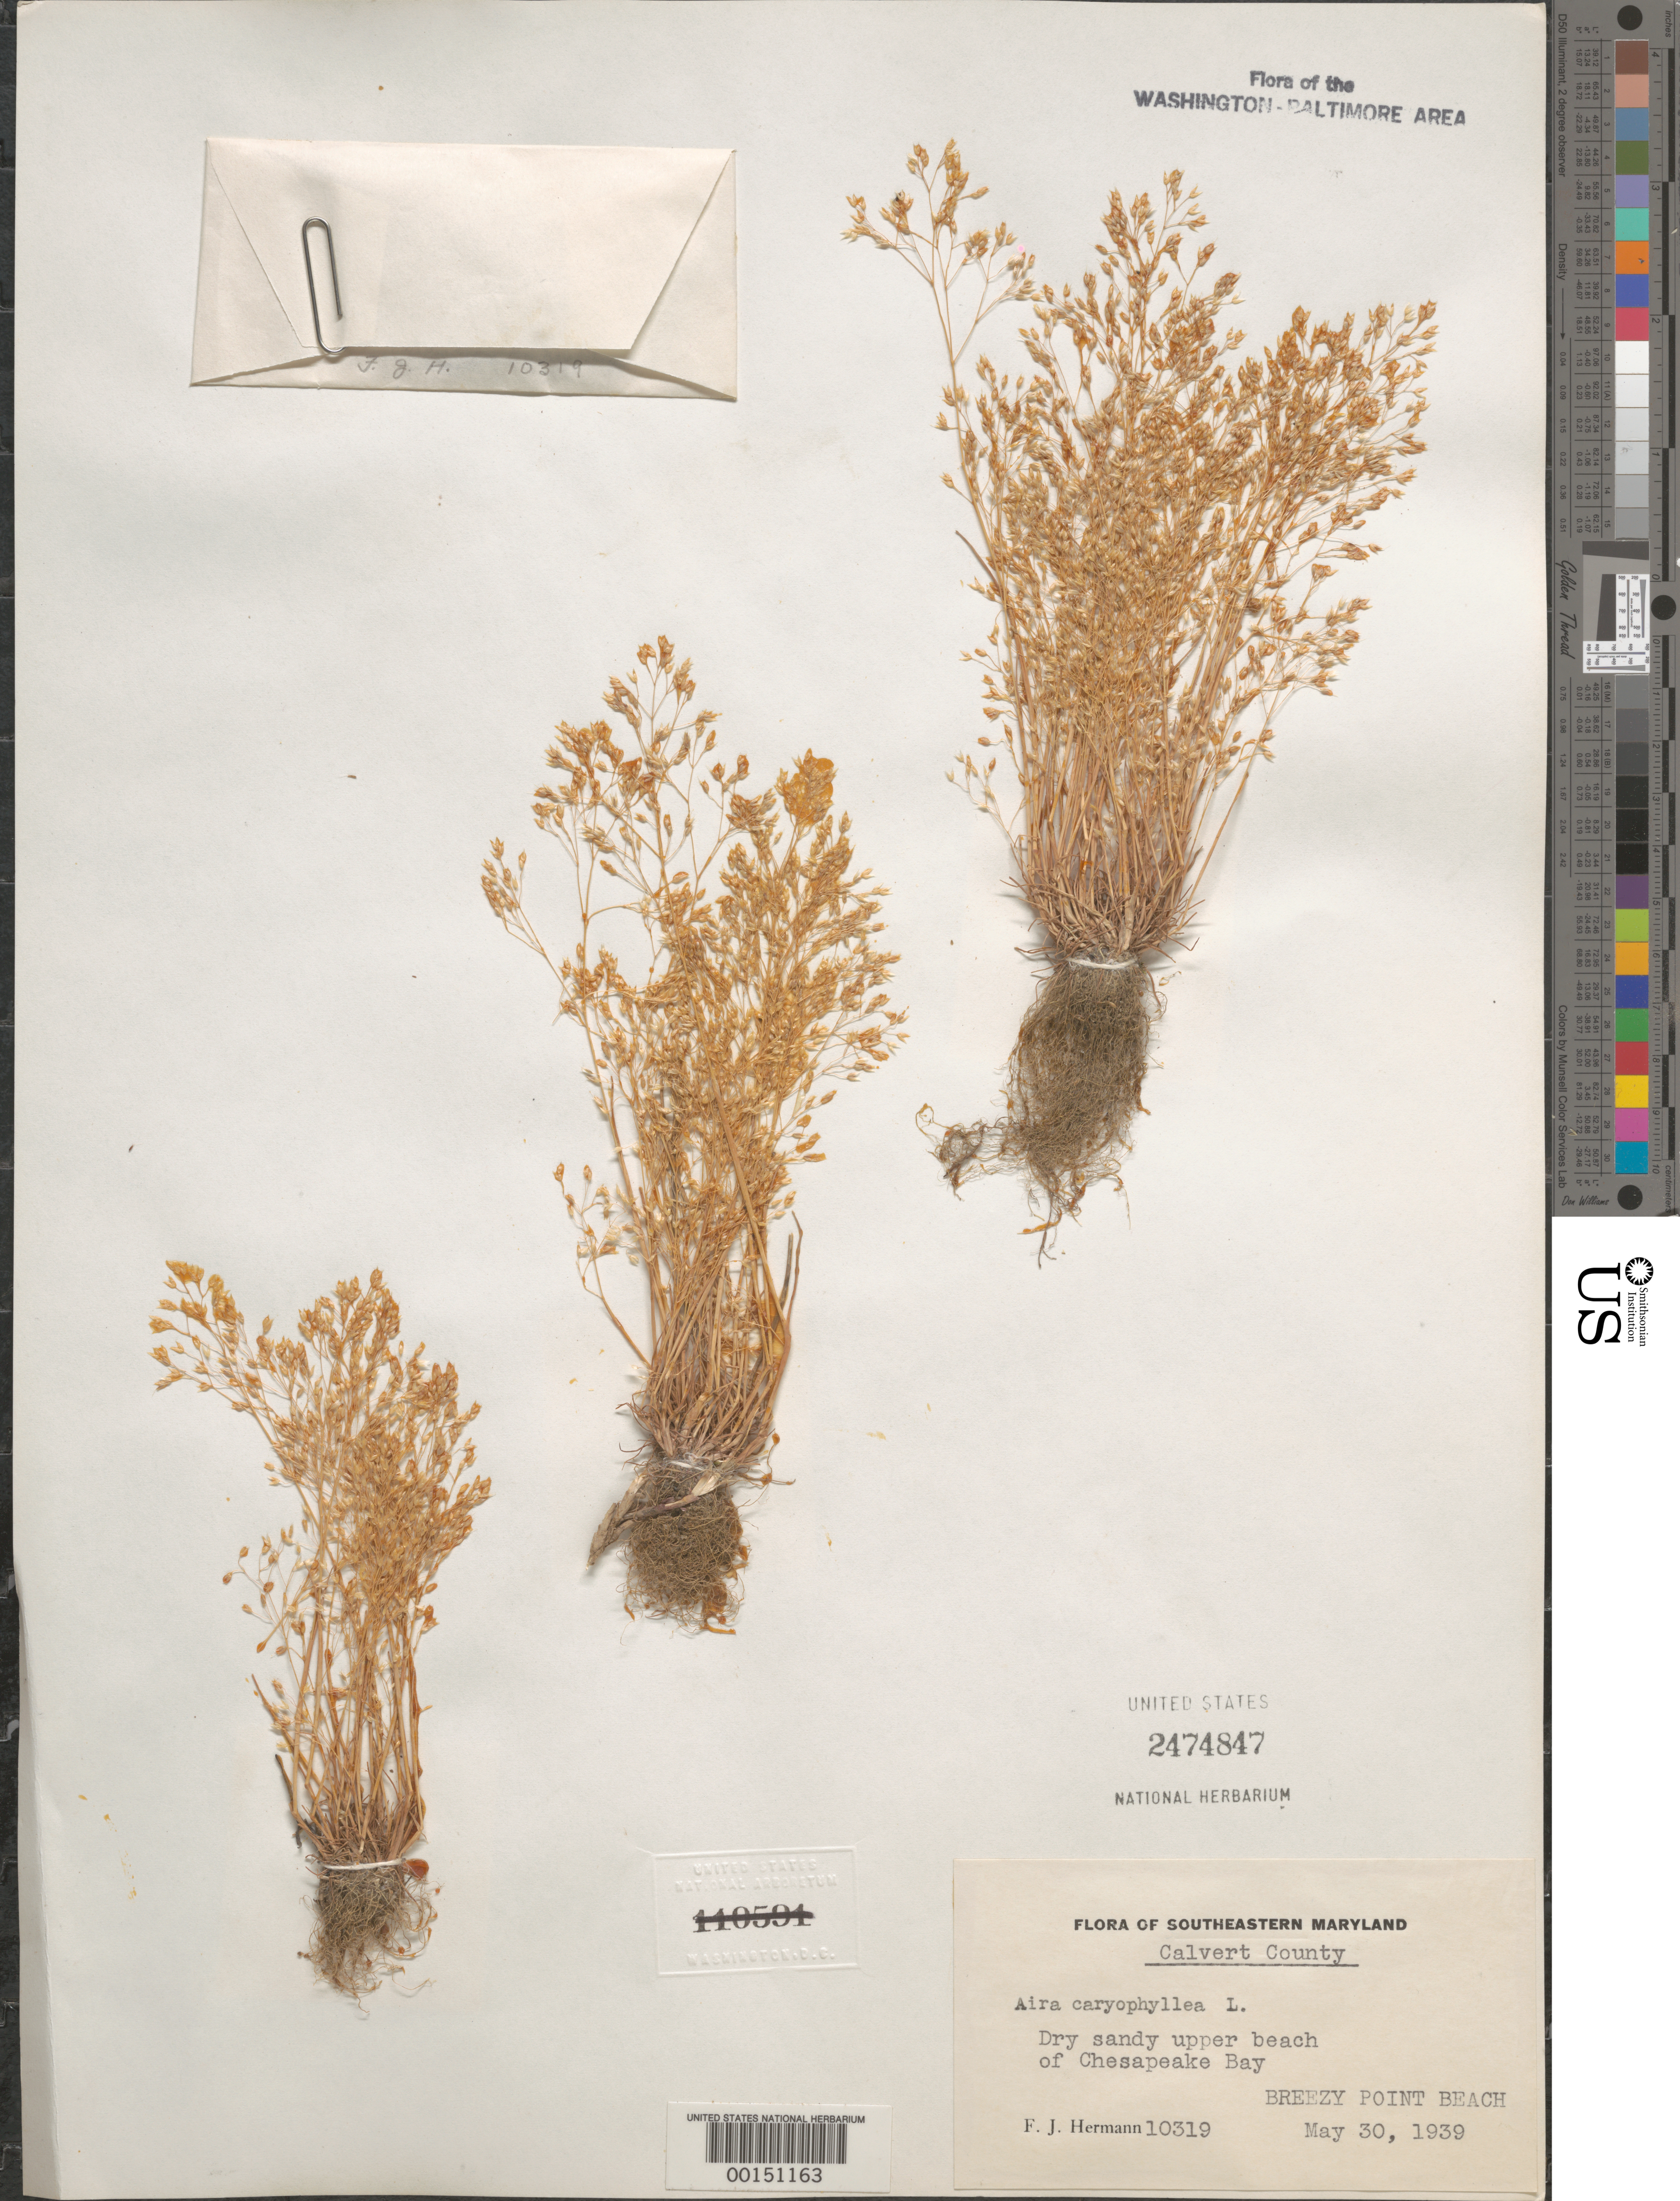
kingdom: Plantae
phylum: Tracheophyta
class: Liliopsida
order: Poales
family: Poaceae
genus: Aira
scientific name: Aira caryophyllea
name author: L.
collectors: F. J. Hermann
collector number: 10319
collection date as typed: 30 May 1939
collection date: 1939-05-30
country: United States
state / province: Maryland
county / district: Calvert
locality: Breezy Point Beach, Chesapeake Bay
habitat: Dry sandy upper beach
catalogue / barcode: US 2474847